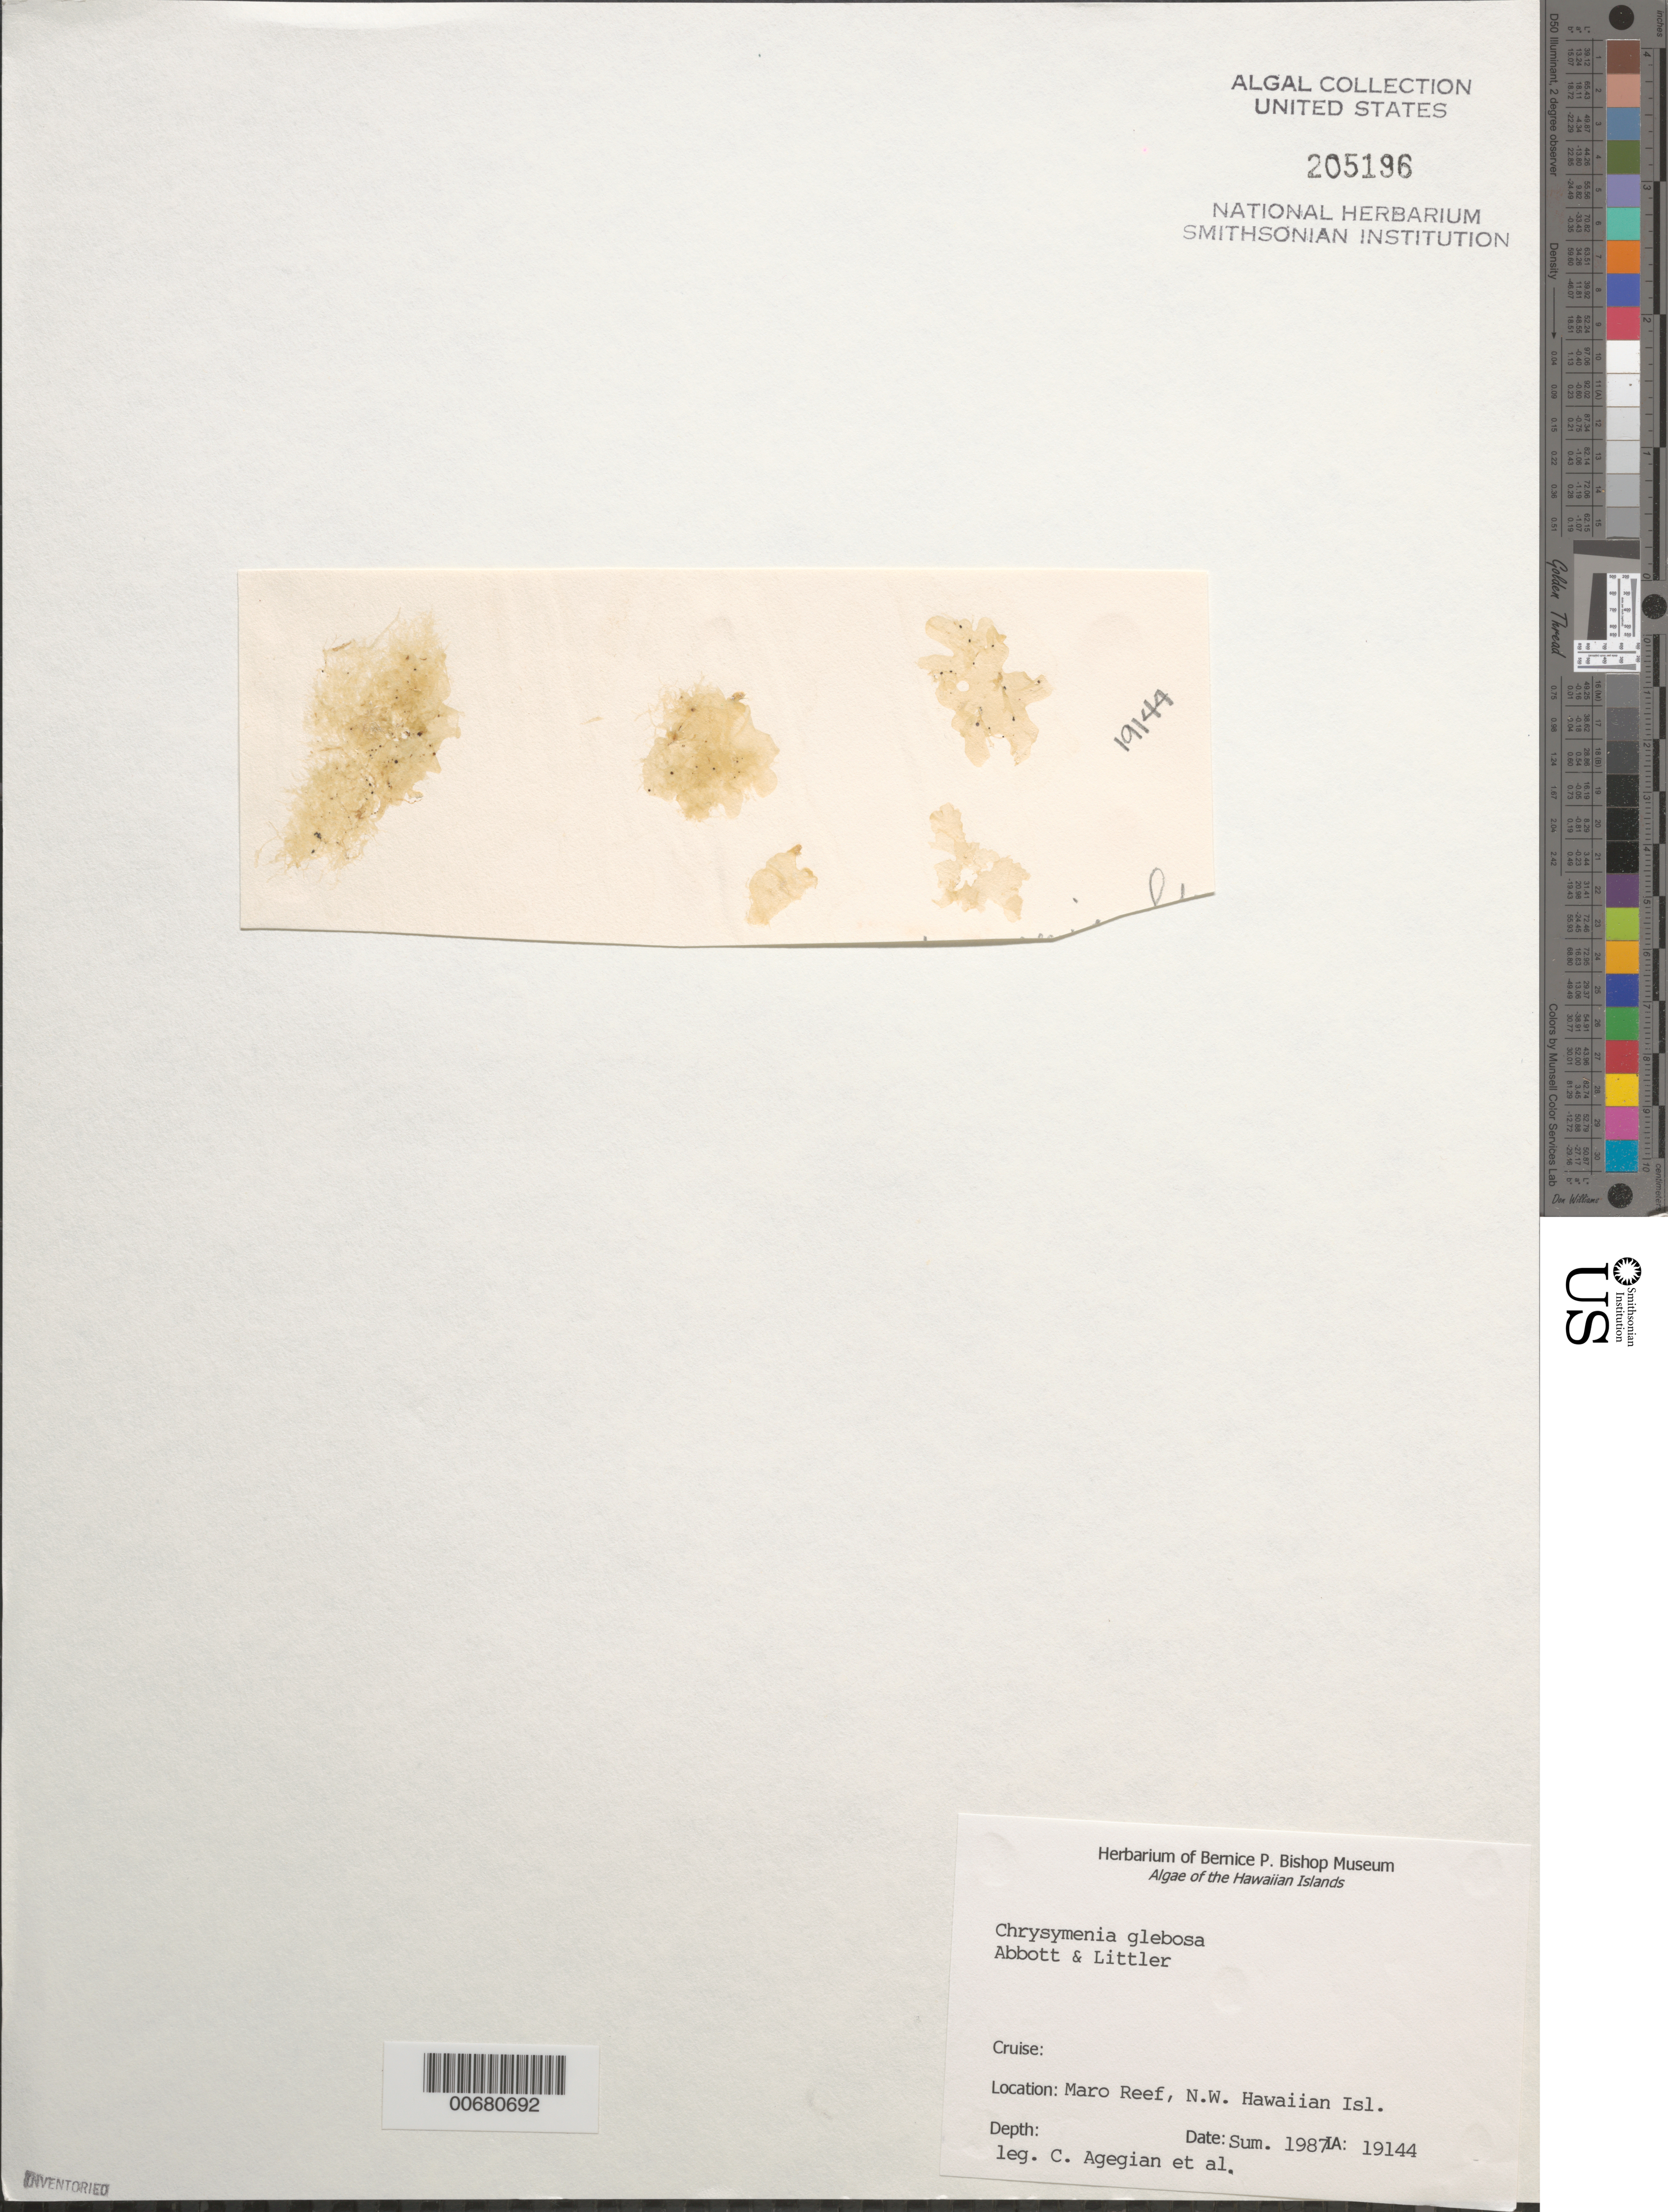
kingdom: Plantae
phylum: Rhodophyta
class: Florideophyceae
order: Rhodymeniales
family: Rhodymeniaceae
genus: Chrysymenia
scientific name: Chrysymenia glebosa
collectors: C. Agegian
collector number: IAA 19144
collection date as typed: Sum 1987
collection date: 1987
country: United States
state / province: Hawaii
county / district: Honolulu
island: Maro Reef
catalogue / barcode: US 205196